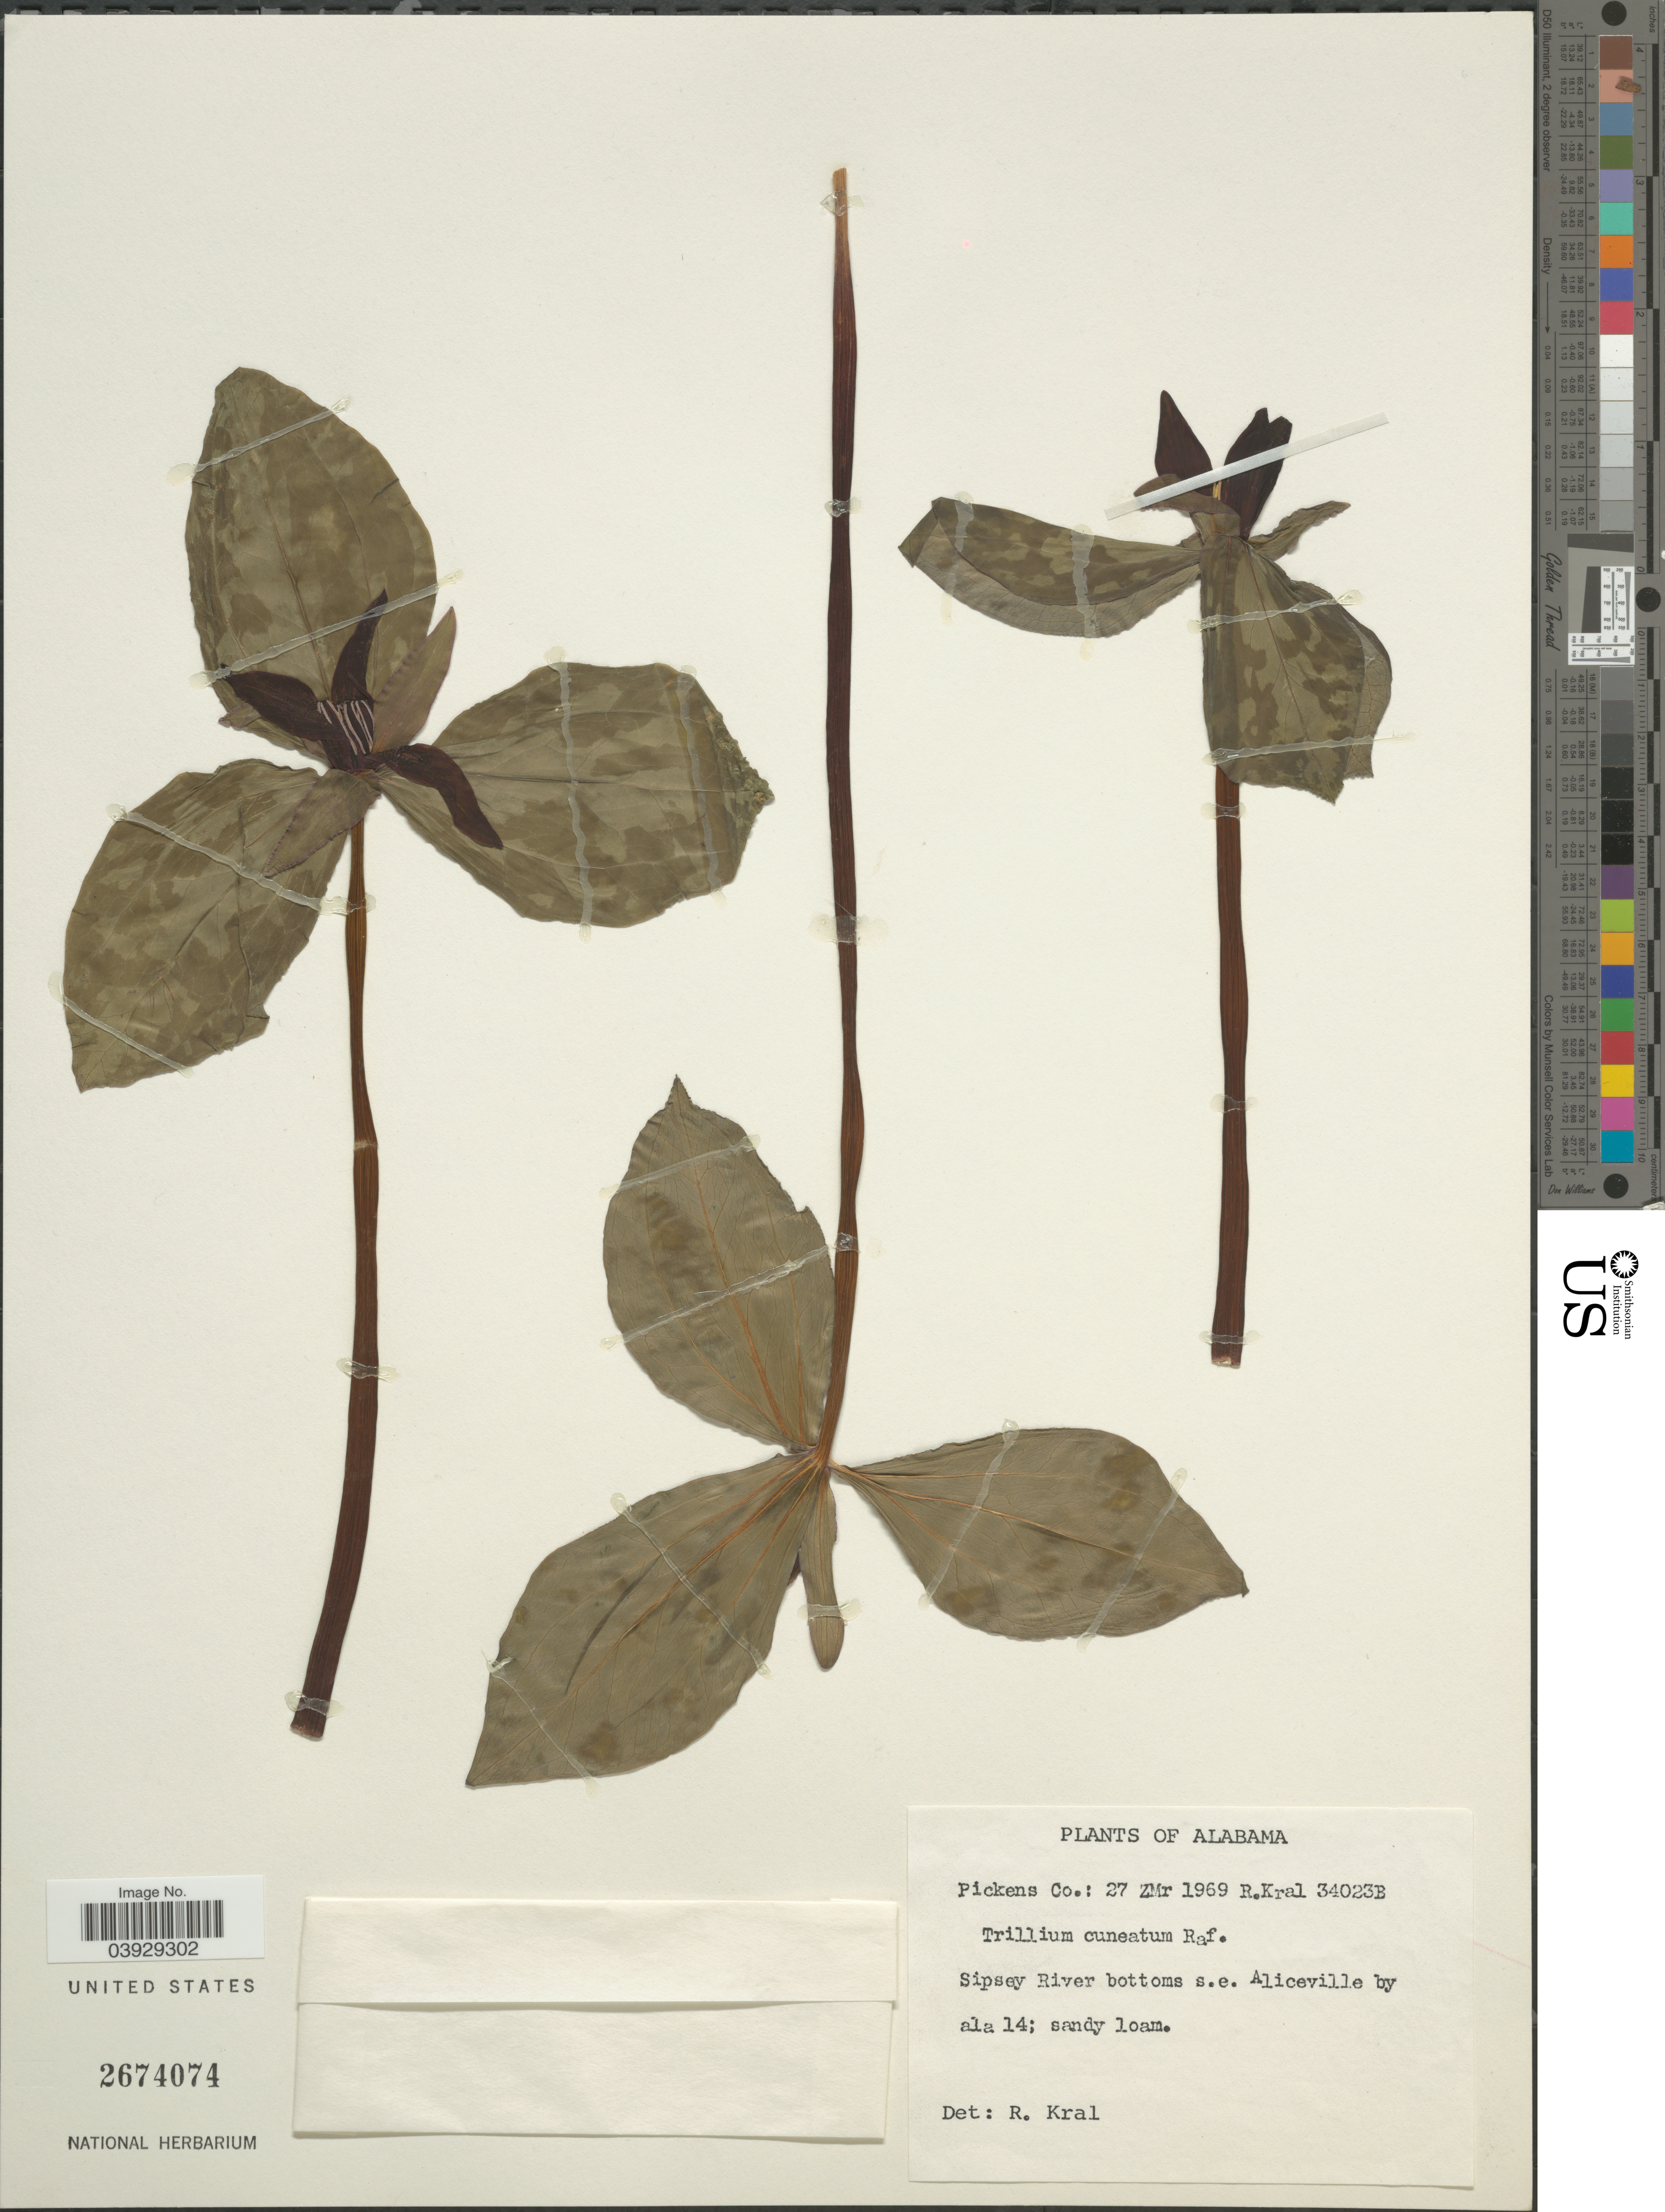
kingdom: Plantae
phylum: Tracheophyta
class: Liliopsida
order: Liliales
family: Melanthiaceae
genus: Trillium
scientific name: Trillium cuneatum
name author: Raf.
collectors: R. Kral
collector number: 34023B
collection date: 1969-03-27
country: United States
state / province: Alabama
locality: Pickens Co.: Sipsey River bottoms s.e. Aliceville by ala 14.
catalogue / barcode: US 2674074